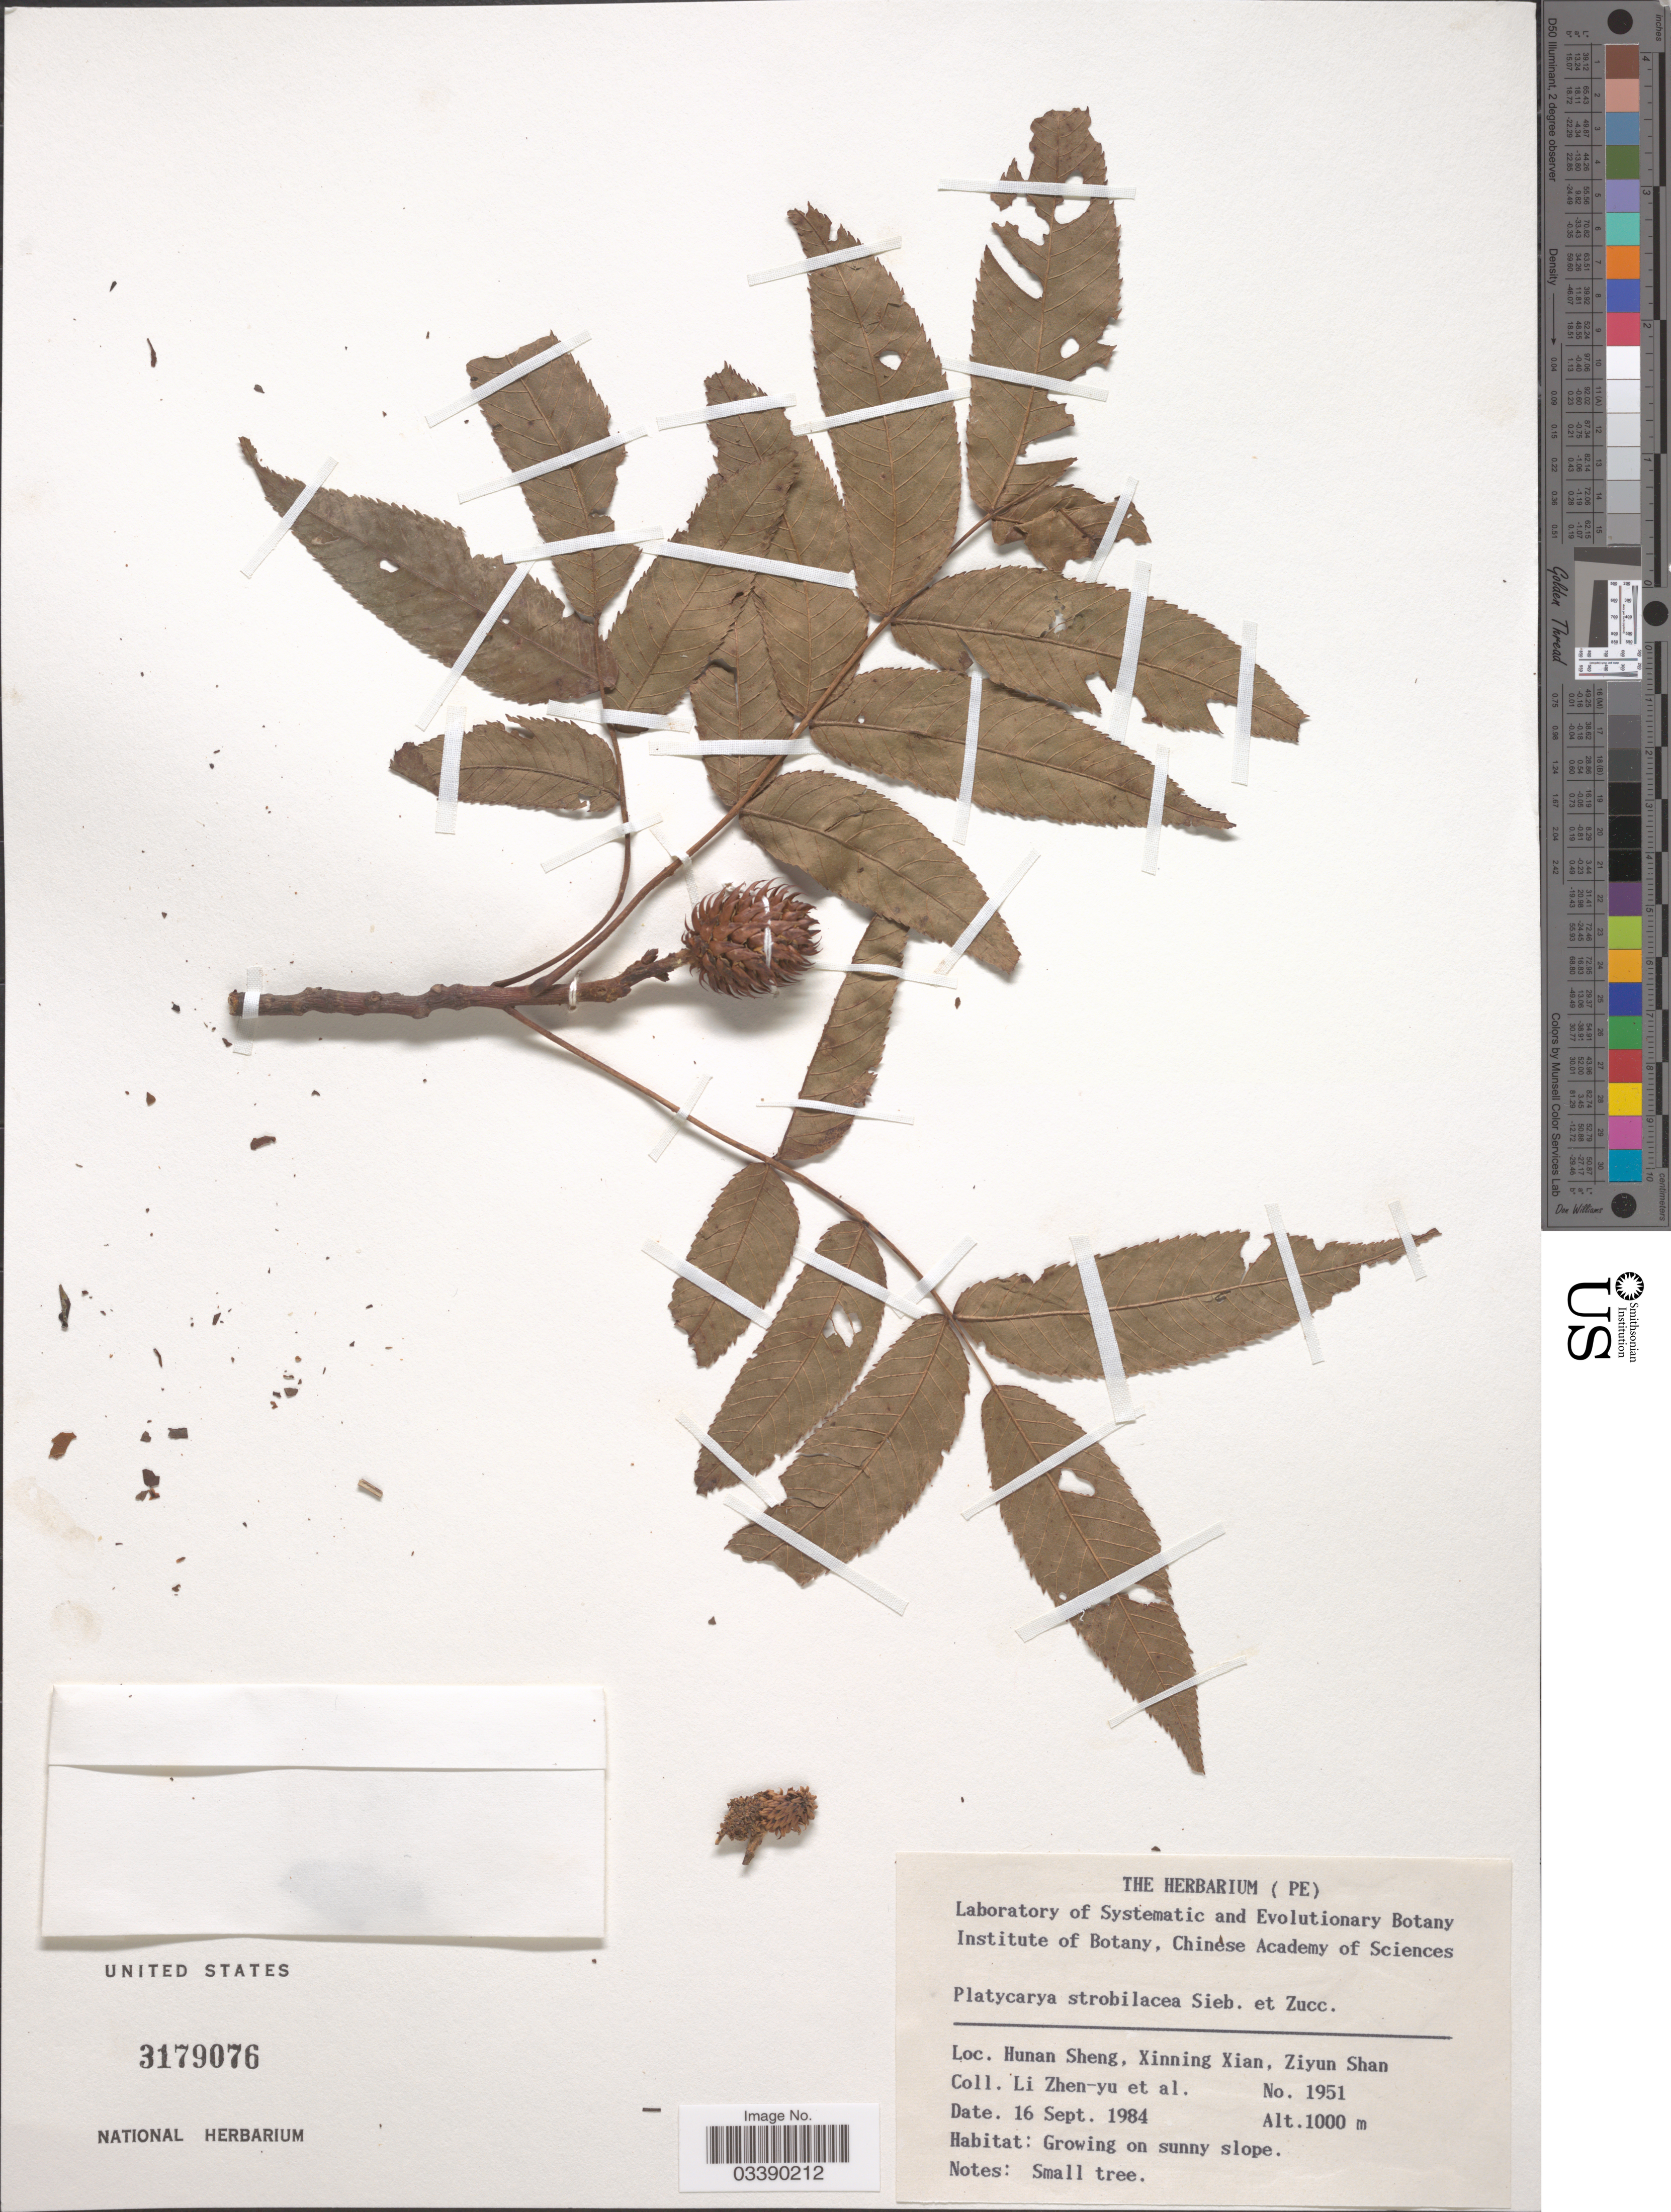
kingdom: Plantae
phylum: Tracheophyta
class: Magnoliopsida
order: Fagales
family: Juglandaceae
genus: Platycarya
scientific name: Platycarya strobilacea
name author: Siebold & Zucc.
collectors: L. Zhen-yu & et al.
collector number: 1951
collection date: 1984-09-16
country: China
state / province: Hunan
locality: Hunan Sheng, Xinning Xian, Ziyun Shan.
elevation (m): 1000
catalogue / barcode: US 3179076